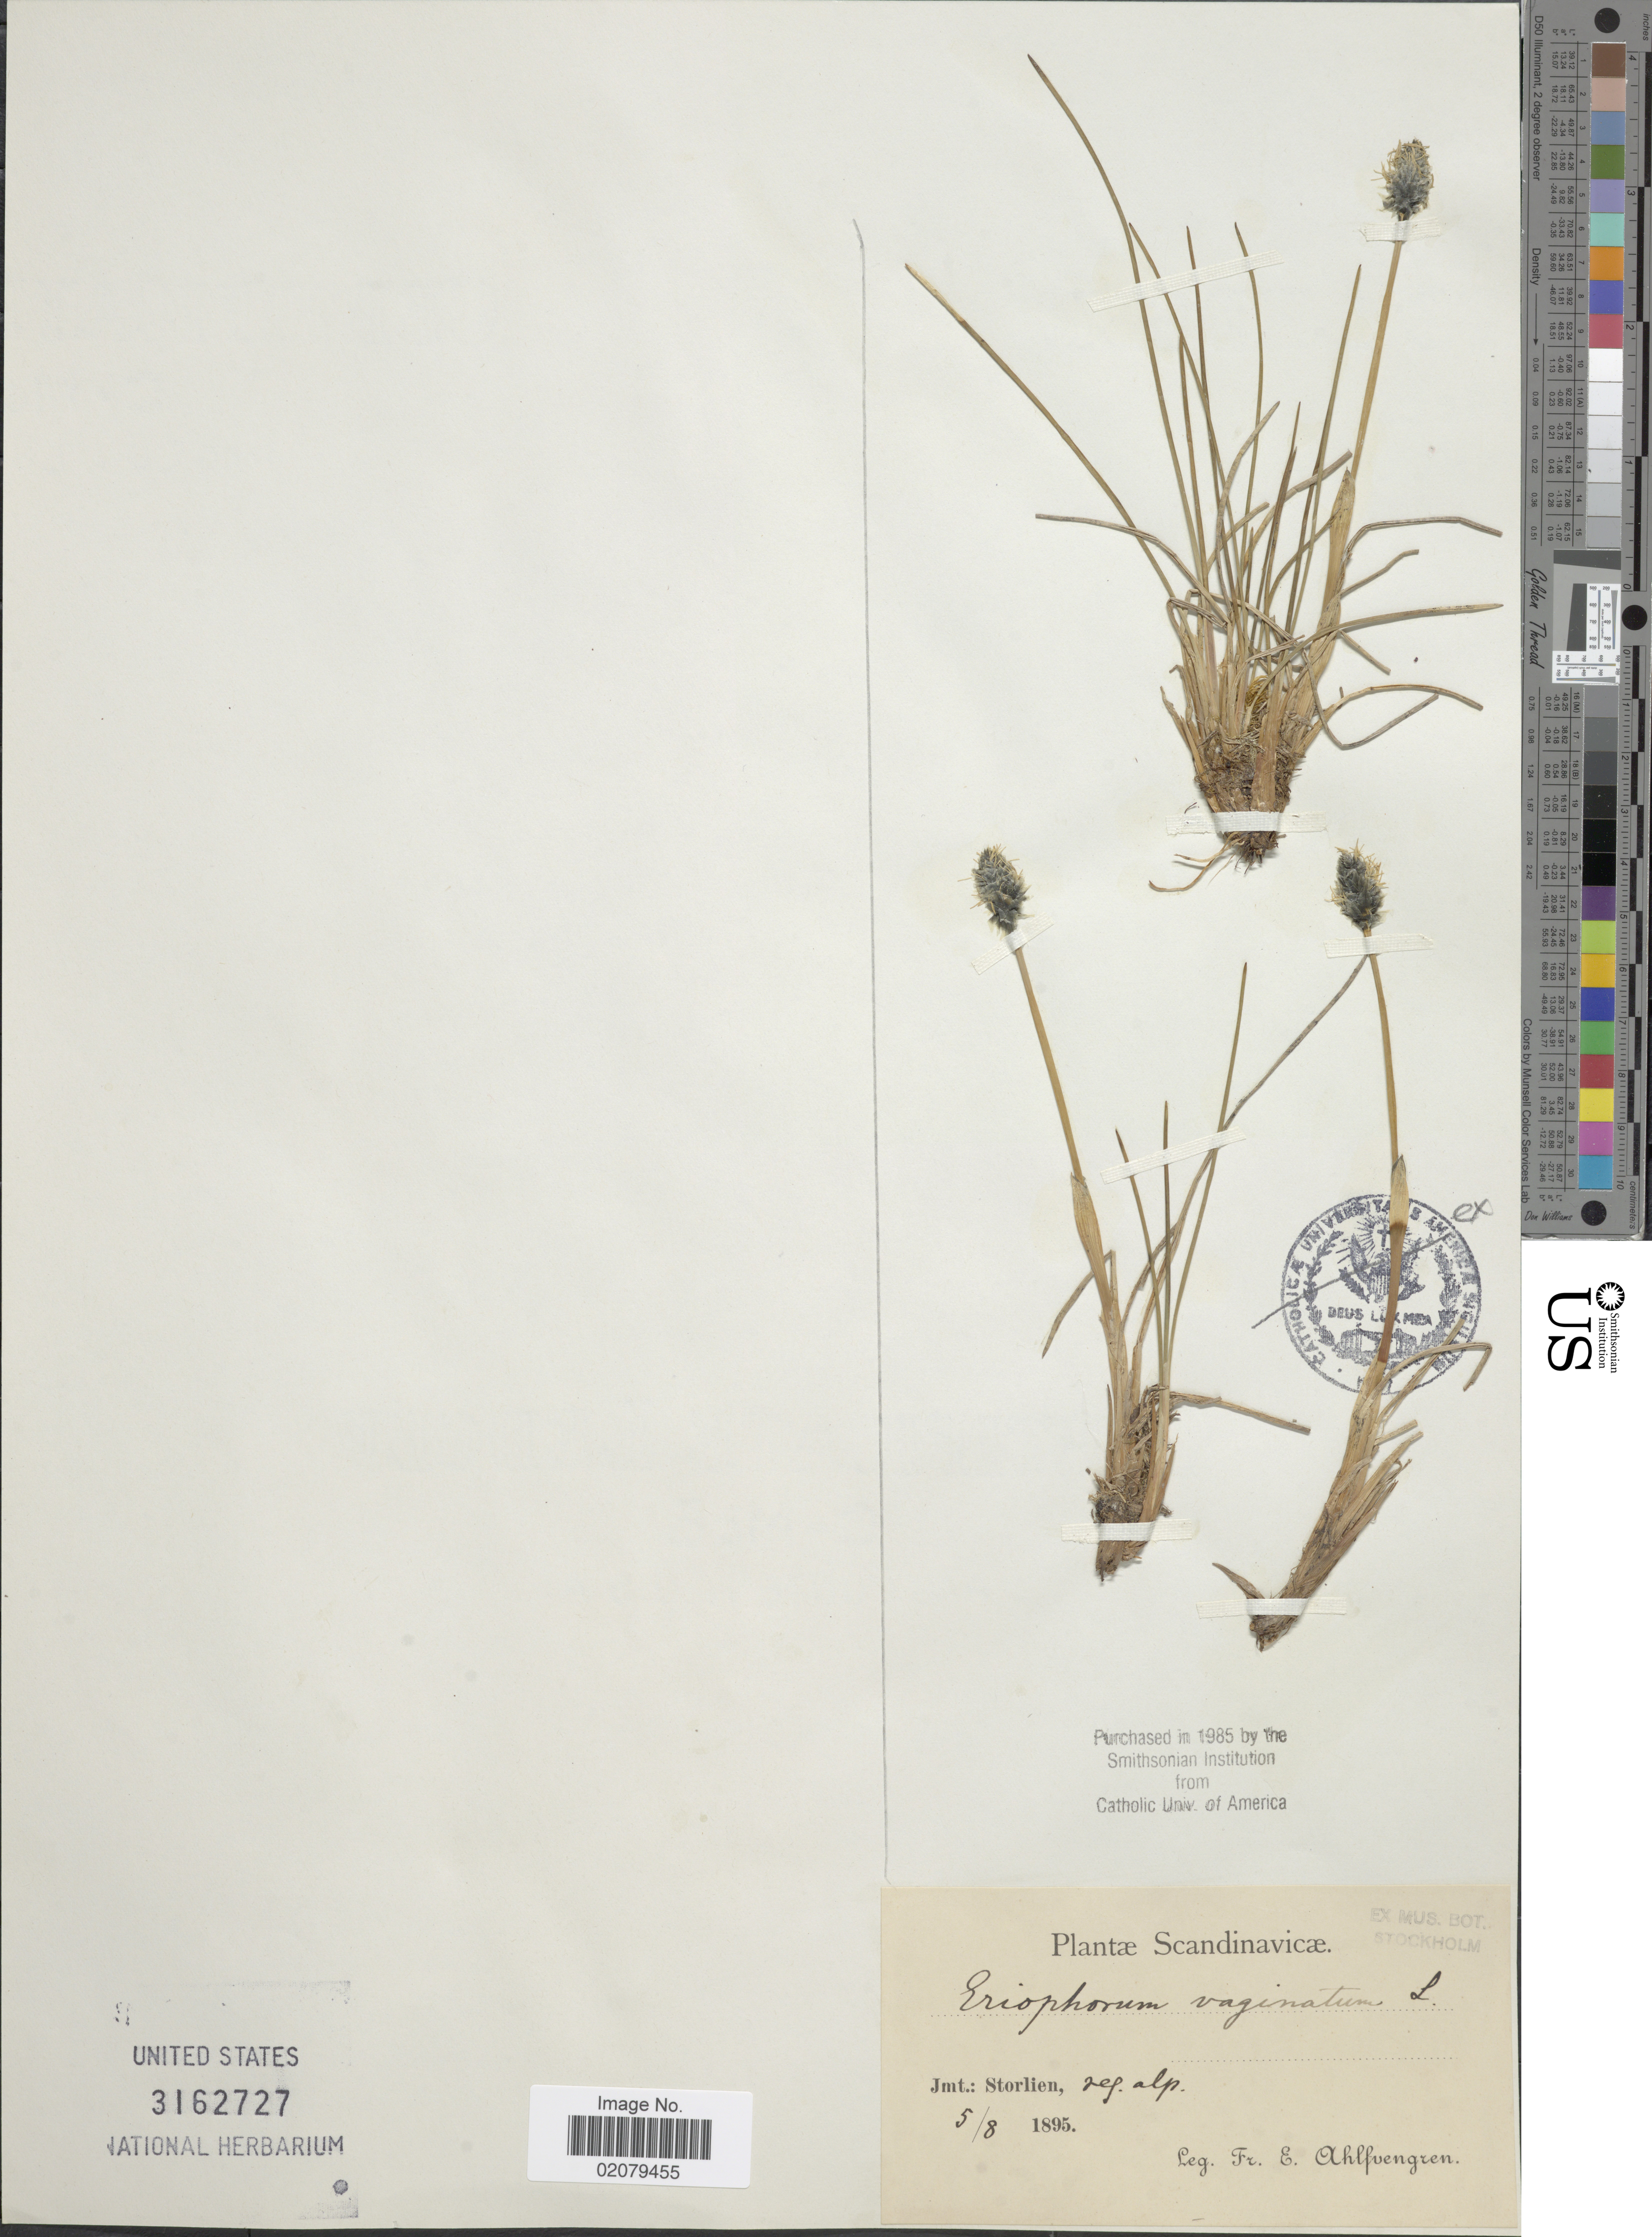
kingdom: Plantae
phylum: Tracheophyta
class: Liliopsida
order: Poales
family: Cyperaceae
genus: Eriophorum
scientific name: Eriophorum vaginatum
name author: L.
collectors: E. Ahlfvengren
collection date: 1895-08-05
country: Sweden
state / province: Jämtland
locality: Jmt.: Storlien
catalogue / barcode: US 3162727